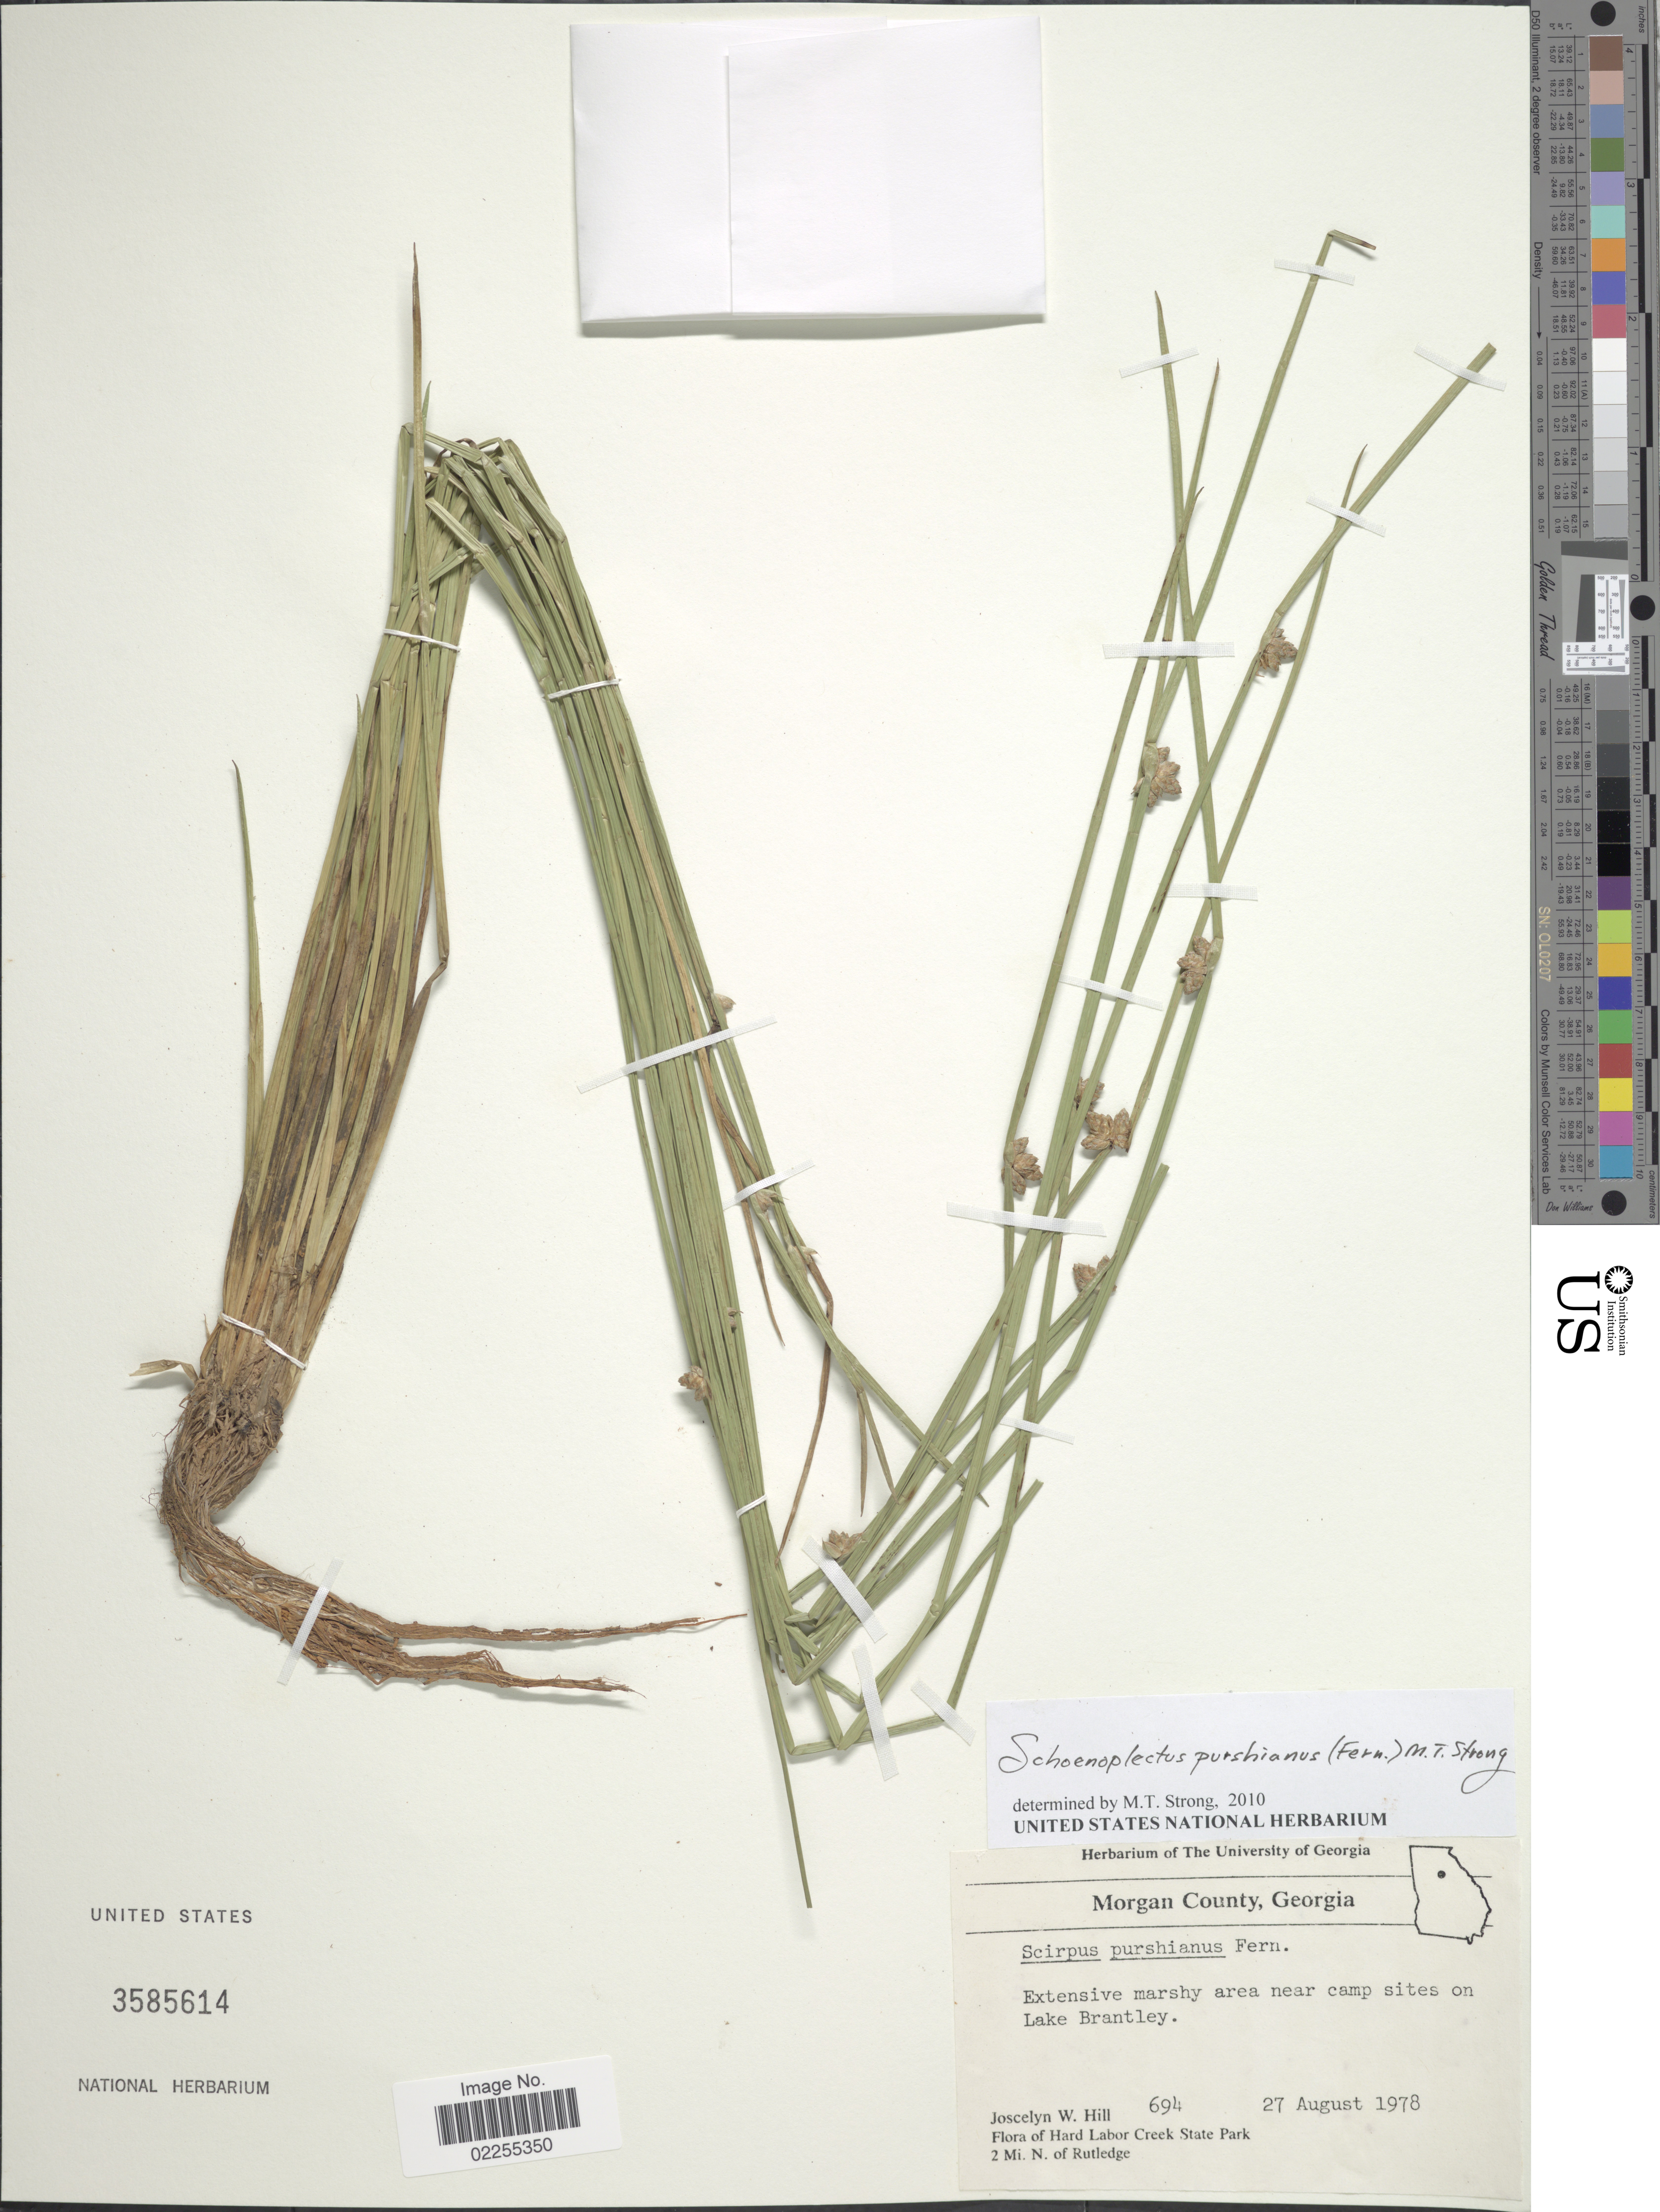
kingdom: Plantae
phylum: Tracheophyta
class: Liliopsida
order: Poales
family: Cyperaceae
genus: Schoenoplectus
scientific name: Schoenoplectus purshianus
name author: (Fernald) M.T. Strong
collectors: J. W. Hill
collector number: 694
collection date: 1978-08-27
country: United States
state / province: Georgia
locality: Morgan County. Extensive marshy area near camp sites on Lake Brantley. Hard Labor Creek State Park. 2 Mi. N. of Rutledge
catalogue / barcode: US 3585614